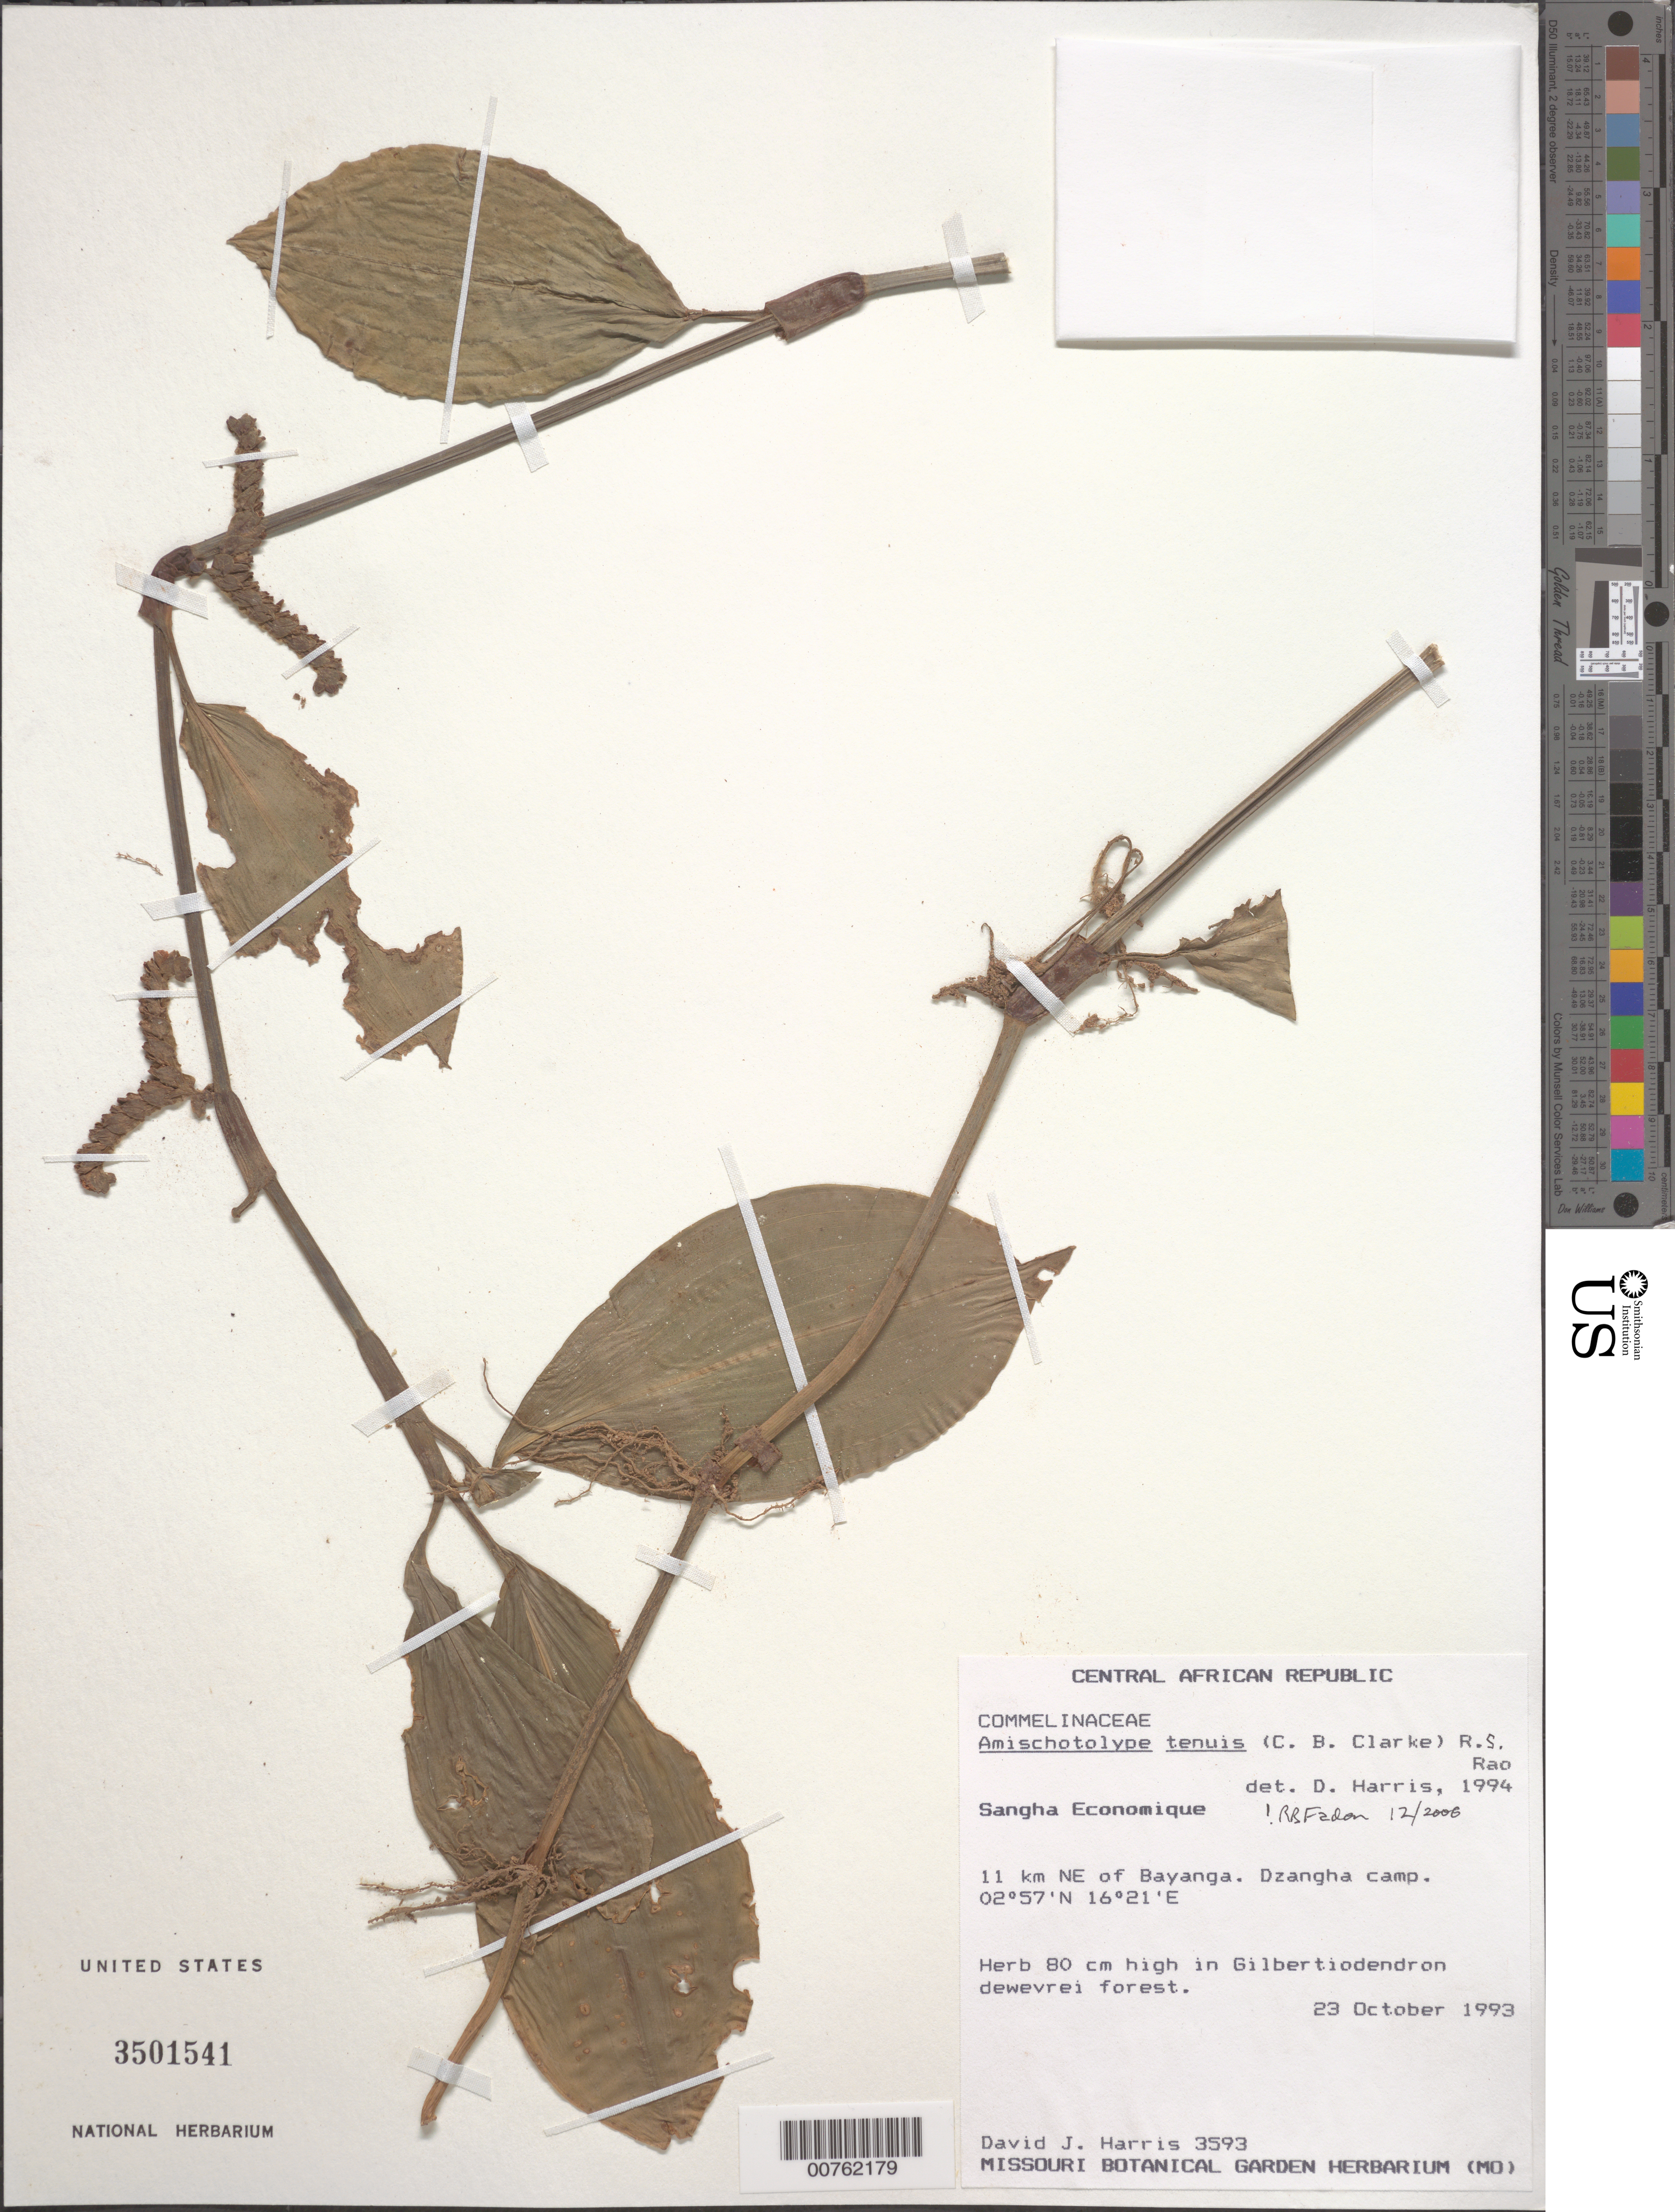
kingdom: Plantae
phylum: Tracheophyta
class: Liliopsida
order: Commelinales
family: Commelinaceae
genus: Amischotolype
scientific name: Amischotolype tenuis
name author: (C.B. Clarke) R.S. Rao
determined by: Faden, Robert B., (US), Smithsonian Institution - National Museum of Natural History (UNITED STATES)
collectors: D. J. Harris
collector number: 3593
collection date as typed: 23 Oct 1993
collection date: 1993-10-23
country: Central African Republic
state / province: Sangha-Mbaere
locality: Dzangha camp 11 km NE of Bayanga.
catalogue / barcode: US 3501541